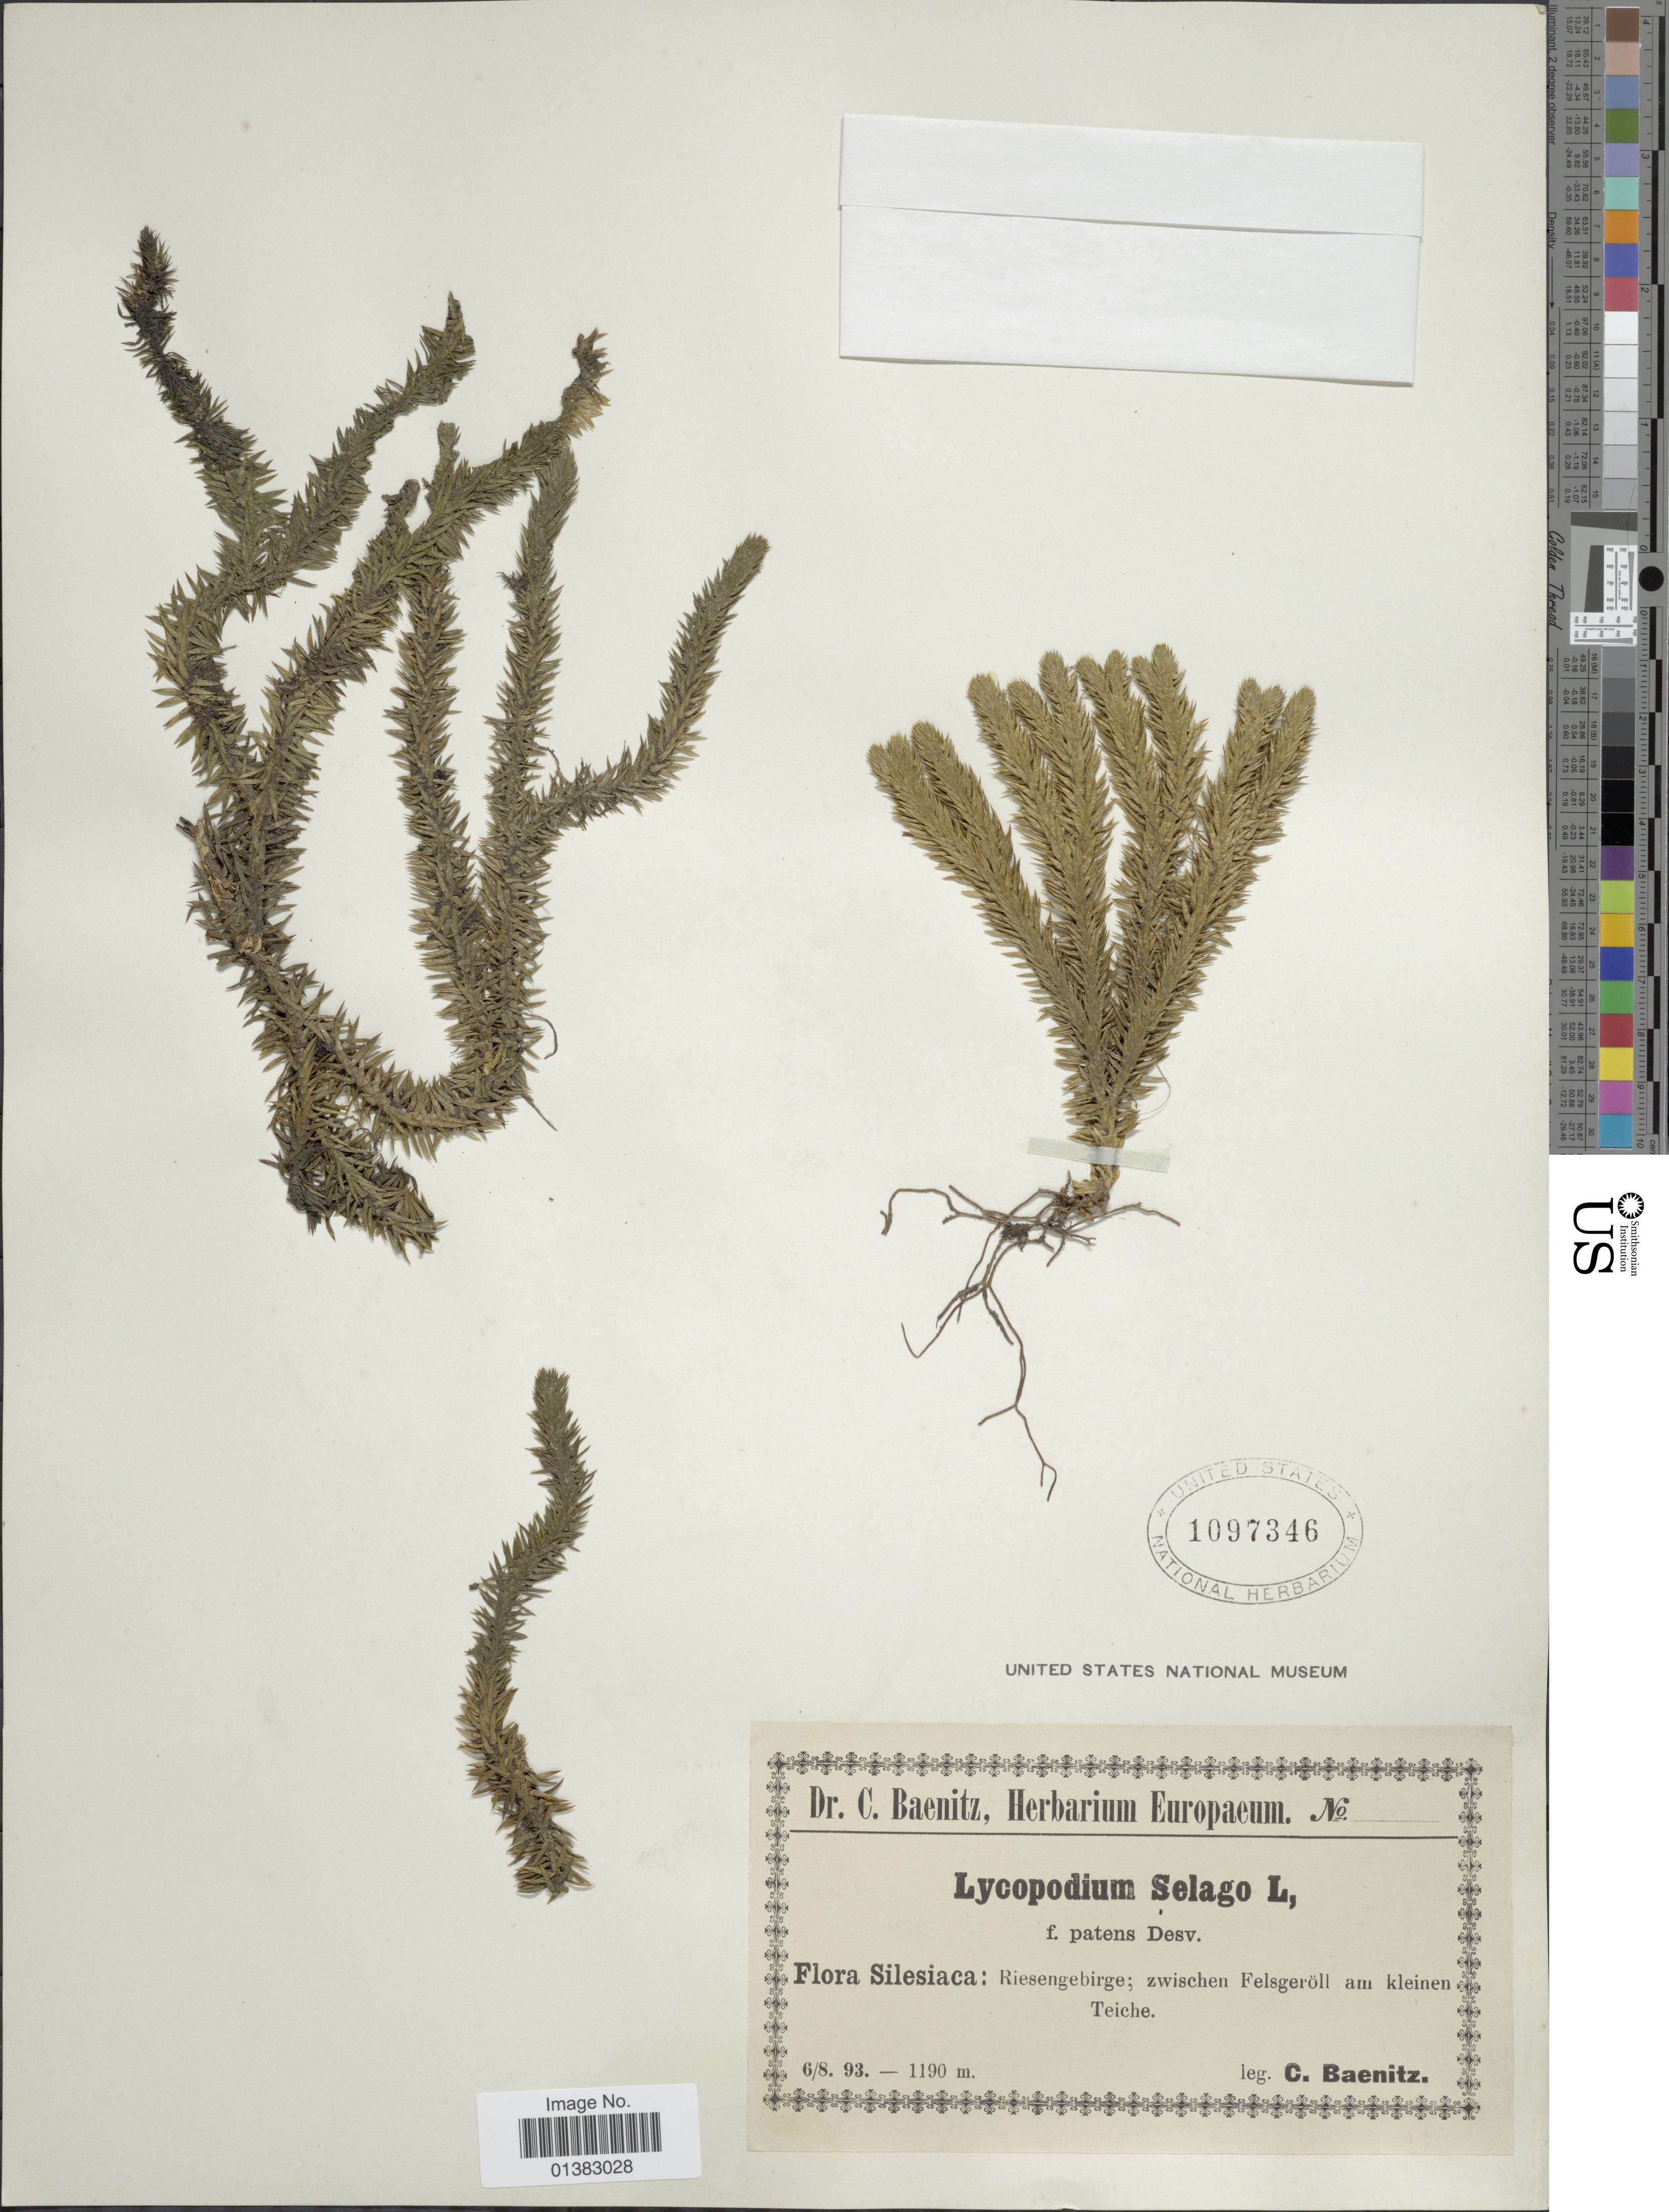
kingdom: Plantae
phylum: Tracheophyta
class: Lycopodiopsida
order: Lycopodiales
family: Lycopodiaceae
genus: Huperzia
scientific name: Huperzia selago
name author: (L.) Bernh. ex Schrank & Mart.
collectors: C. G. Baenitz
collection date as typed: Transcribed d/m/y: 6/8/93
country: Poland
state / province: Slaskie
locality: Silesiaca: Riesengebirge; zwischen Felsgeröll am kleinen Teiche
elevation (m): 1190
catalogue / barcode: US 1097346